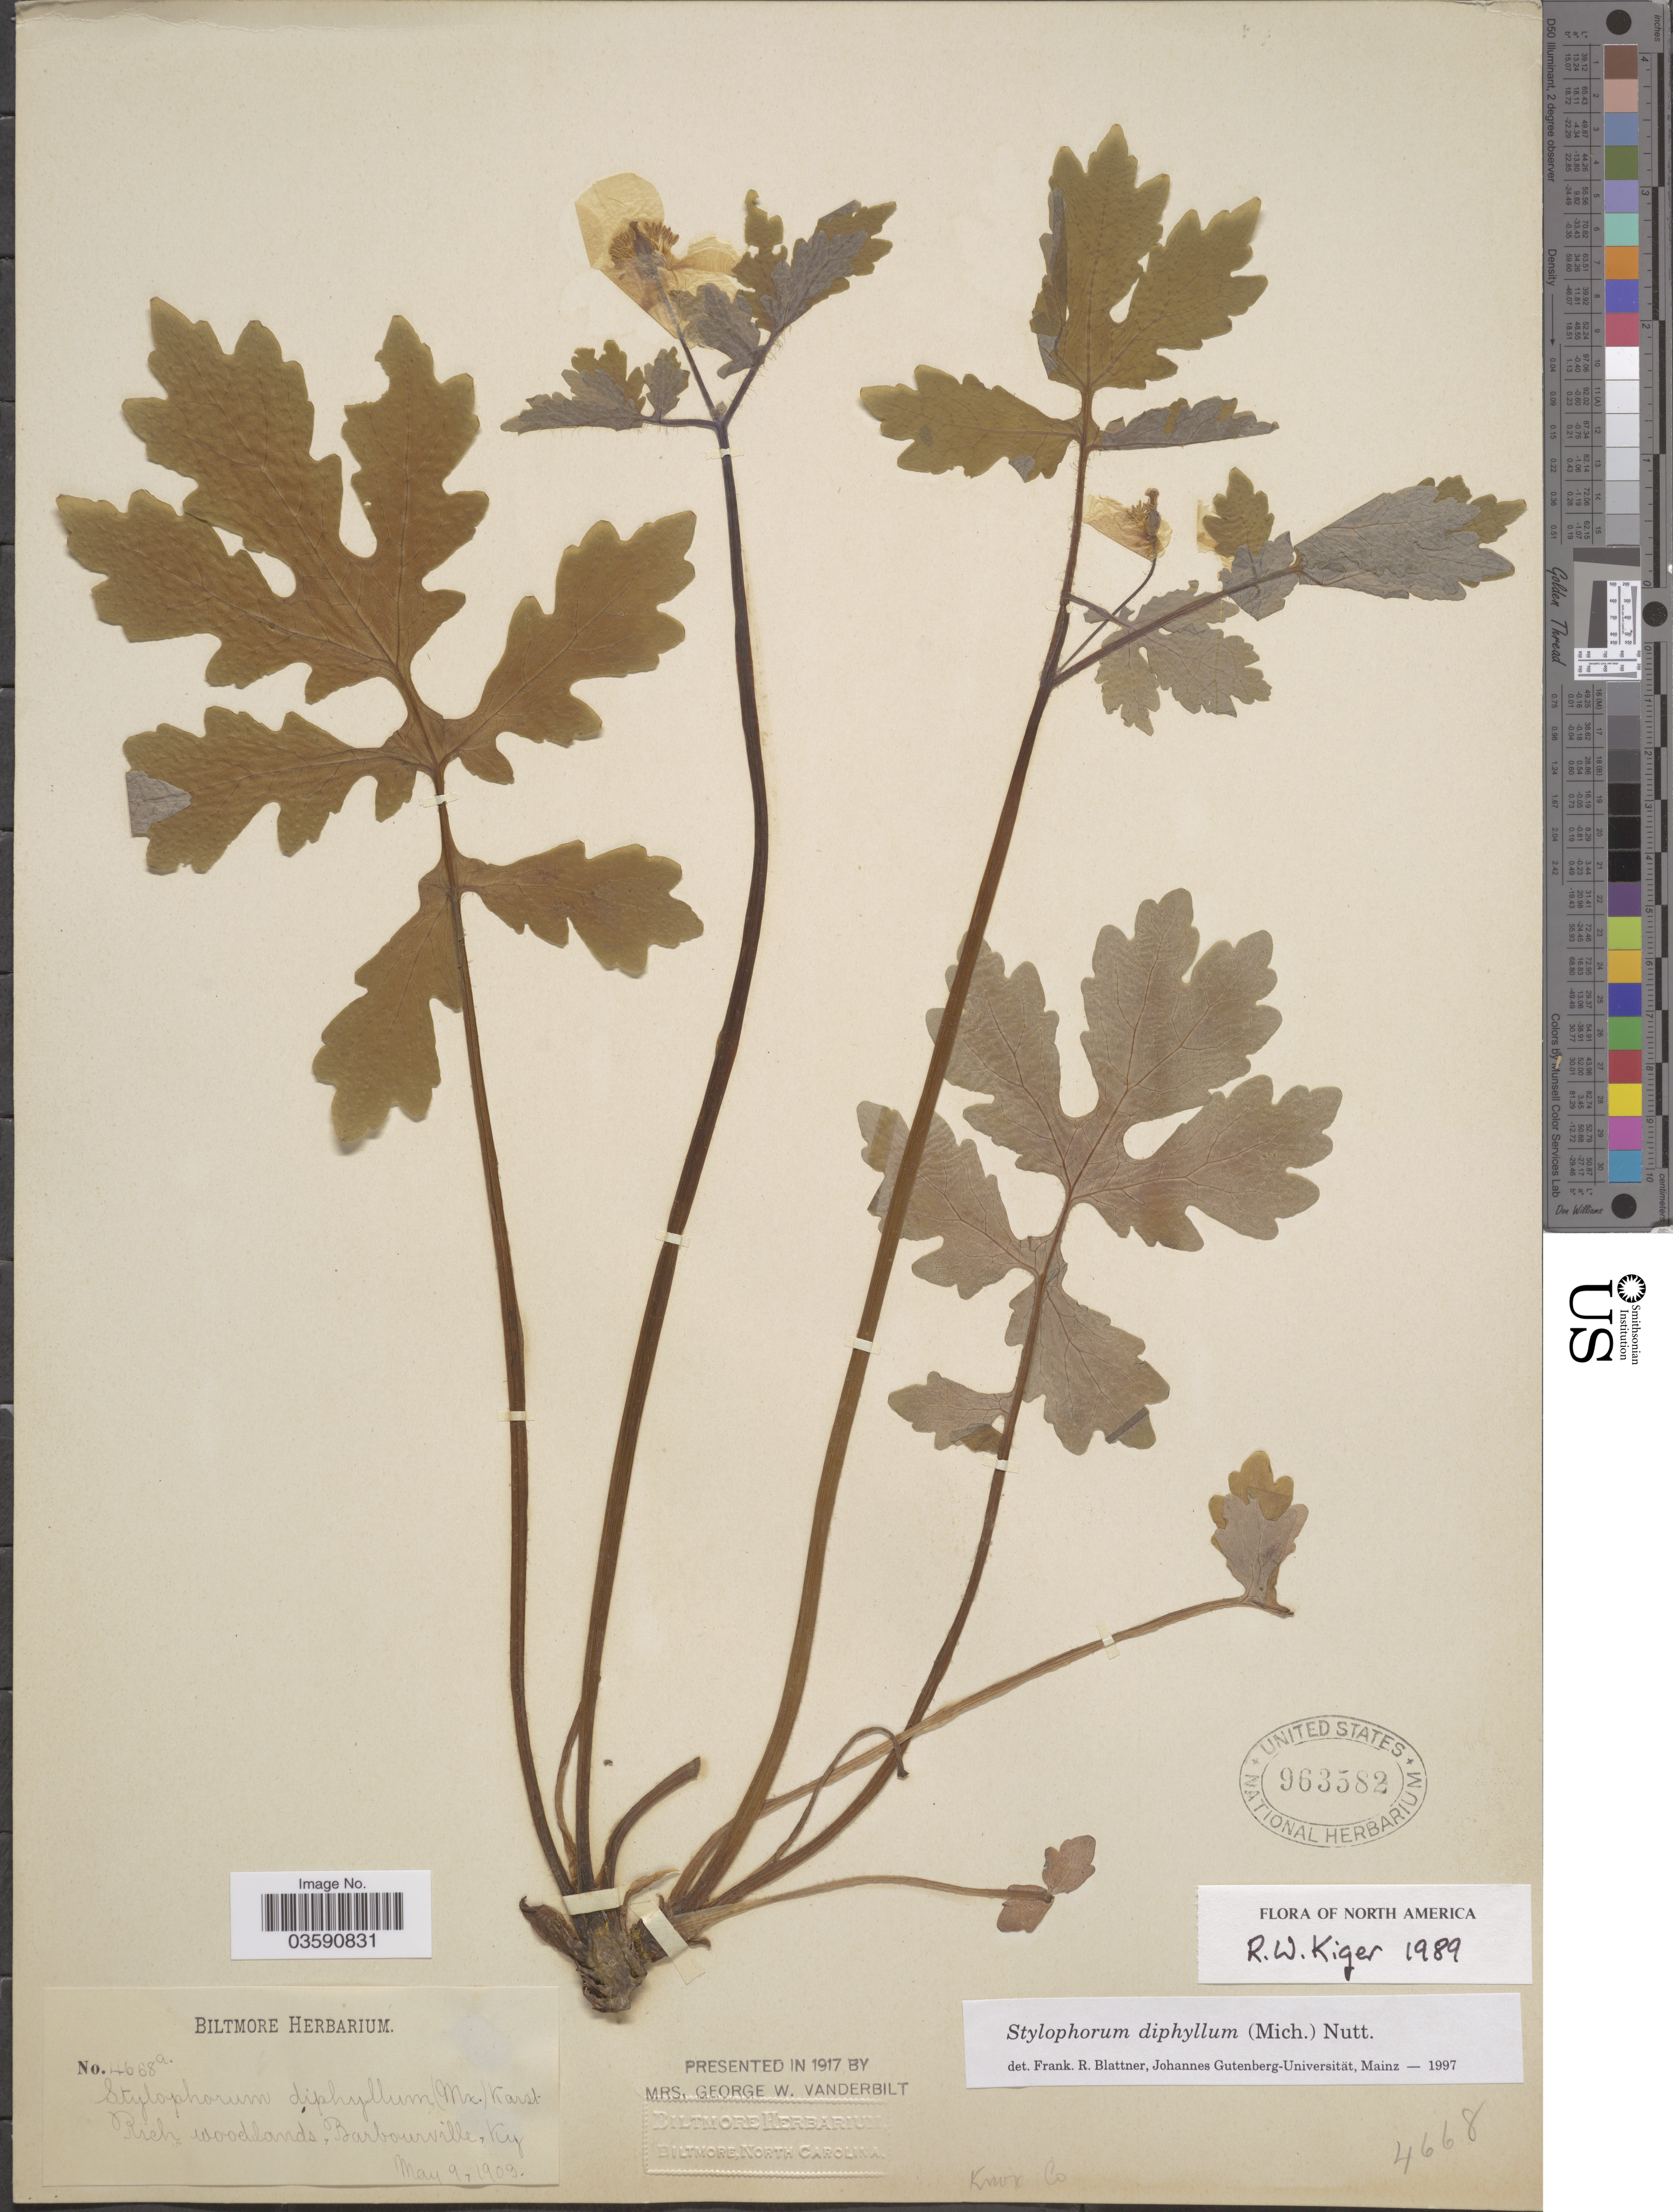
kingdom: Plantae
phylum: Tracheophyta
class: Magnoliopsida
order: Ranunculales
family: Papaveraceae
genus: Stylophorum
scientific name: Stylophorum diphyllum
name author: (Michx.) Nutt.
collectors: ex herb. Biltmore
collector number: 4668a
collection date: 1903-05-09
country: United States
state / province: Kentucky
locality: Rich woodlands, Barbourville. Knox Co.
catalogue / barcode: US 963582